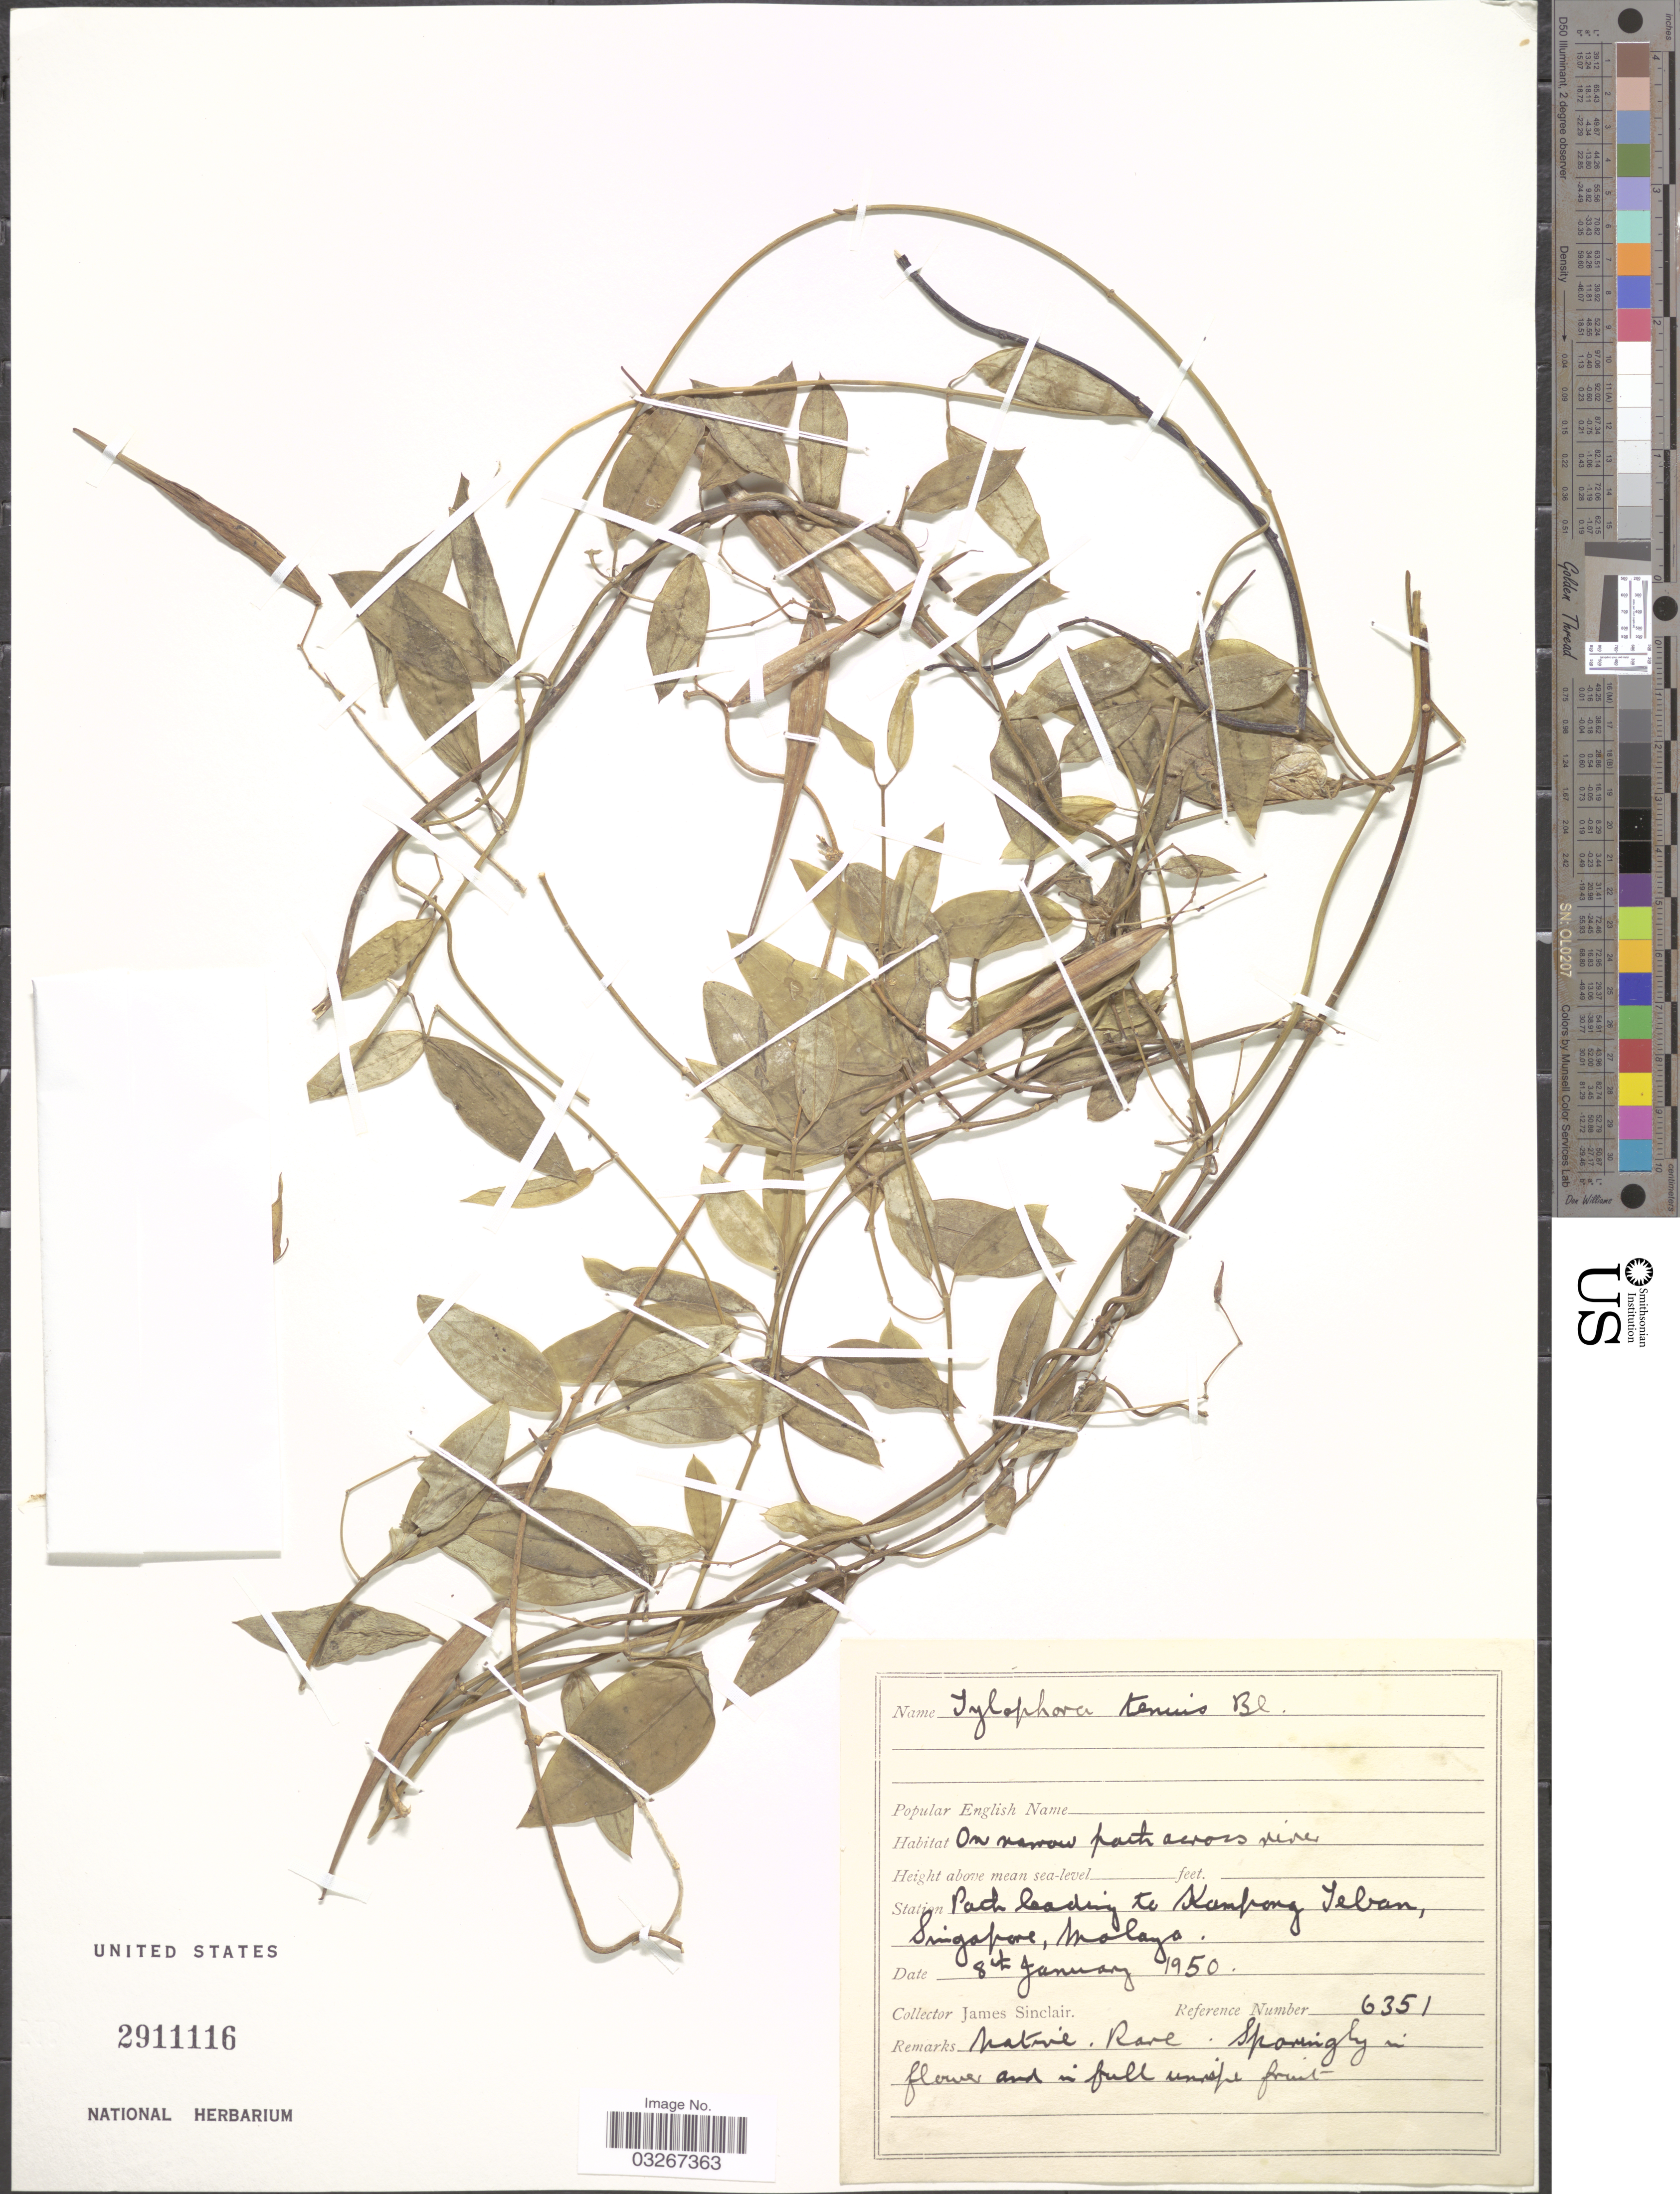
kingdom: Plantae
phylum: Tracheophyta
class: Magnoliopsida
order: Gentianales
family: Apocynaceae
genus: Tylophora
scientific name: Tylophora tenuis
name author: Blume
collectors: J. Sinclair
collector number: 6351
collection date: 1950-01-08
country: Singapore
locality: Path leading to Kampong Teban, Malaya.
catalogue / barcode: US 2911116